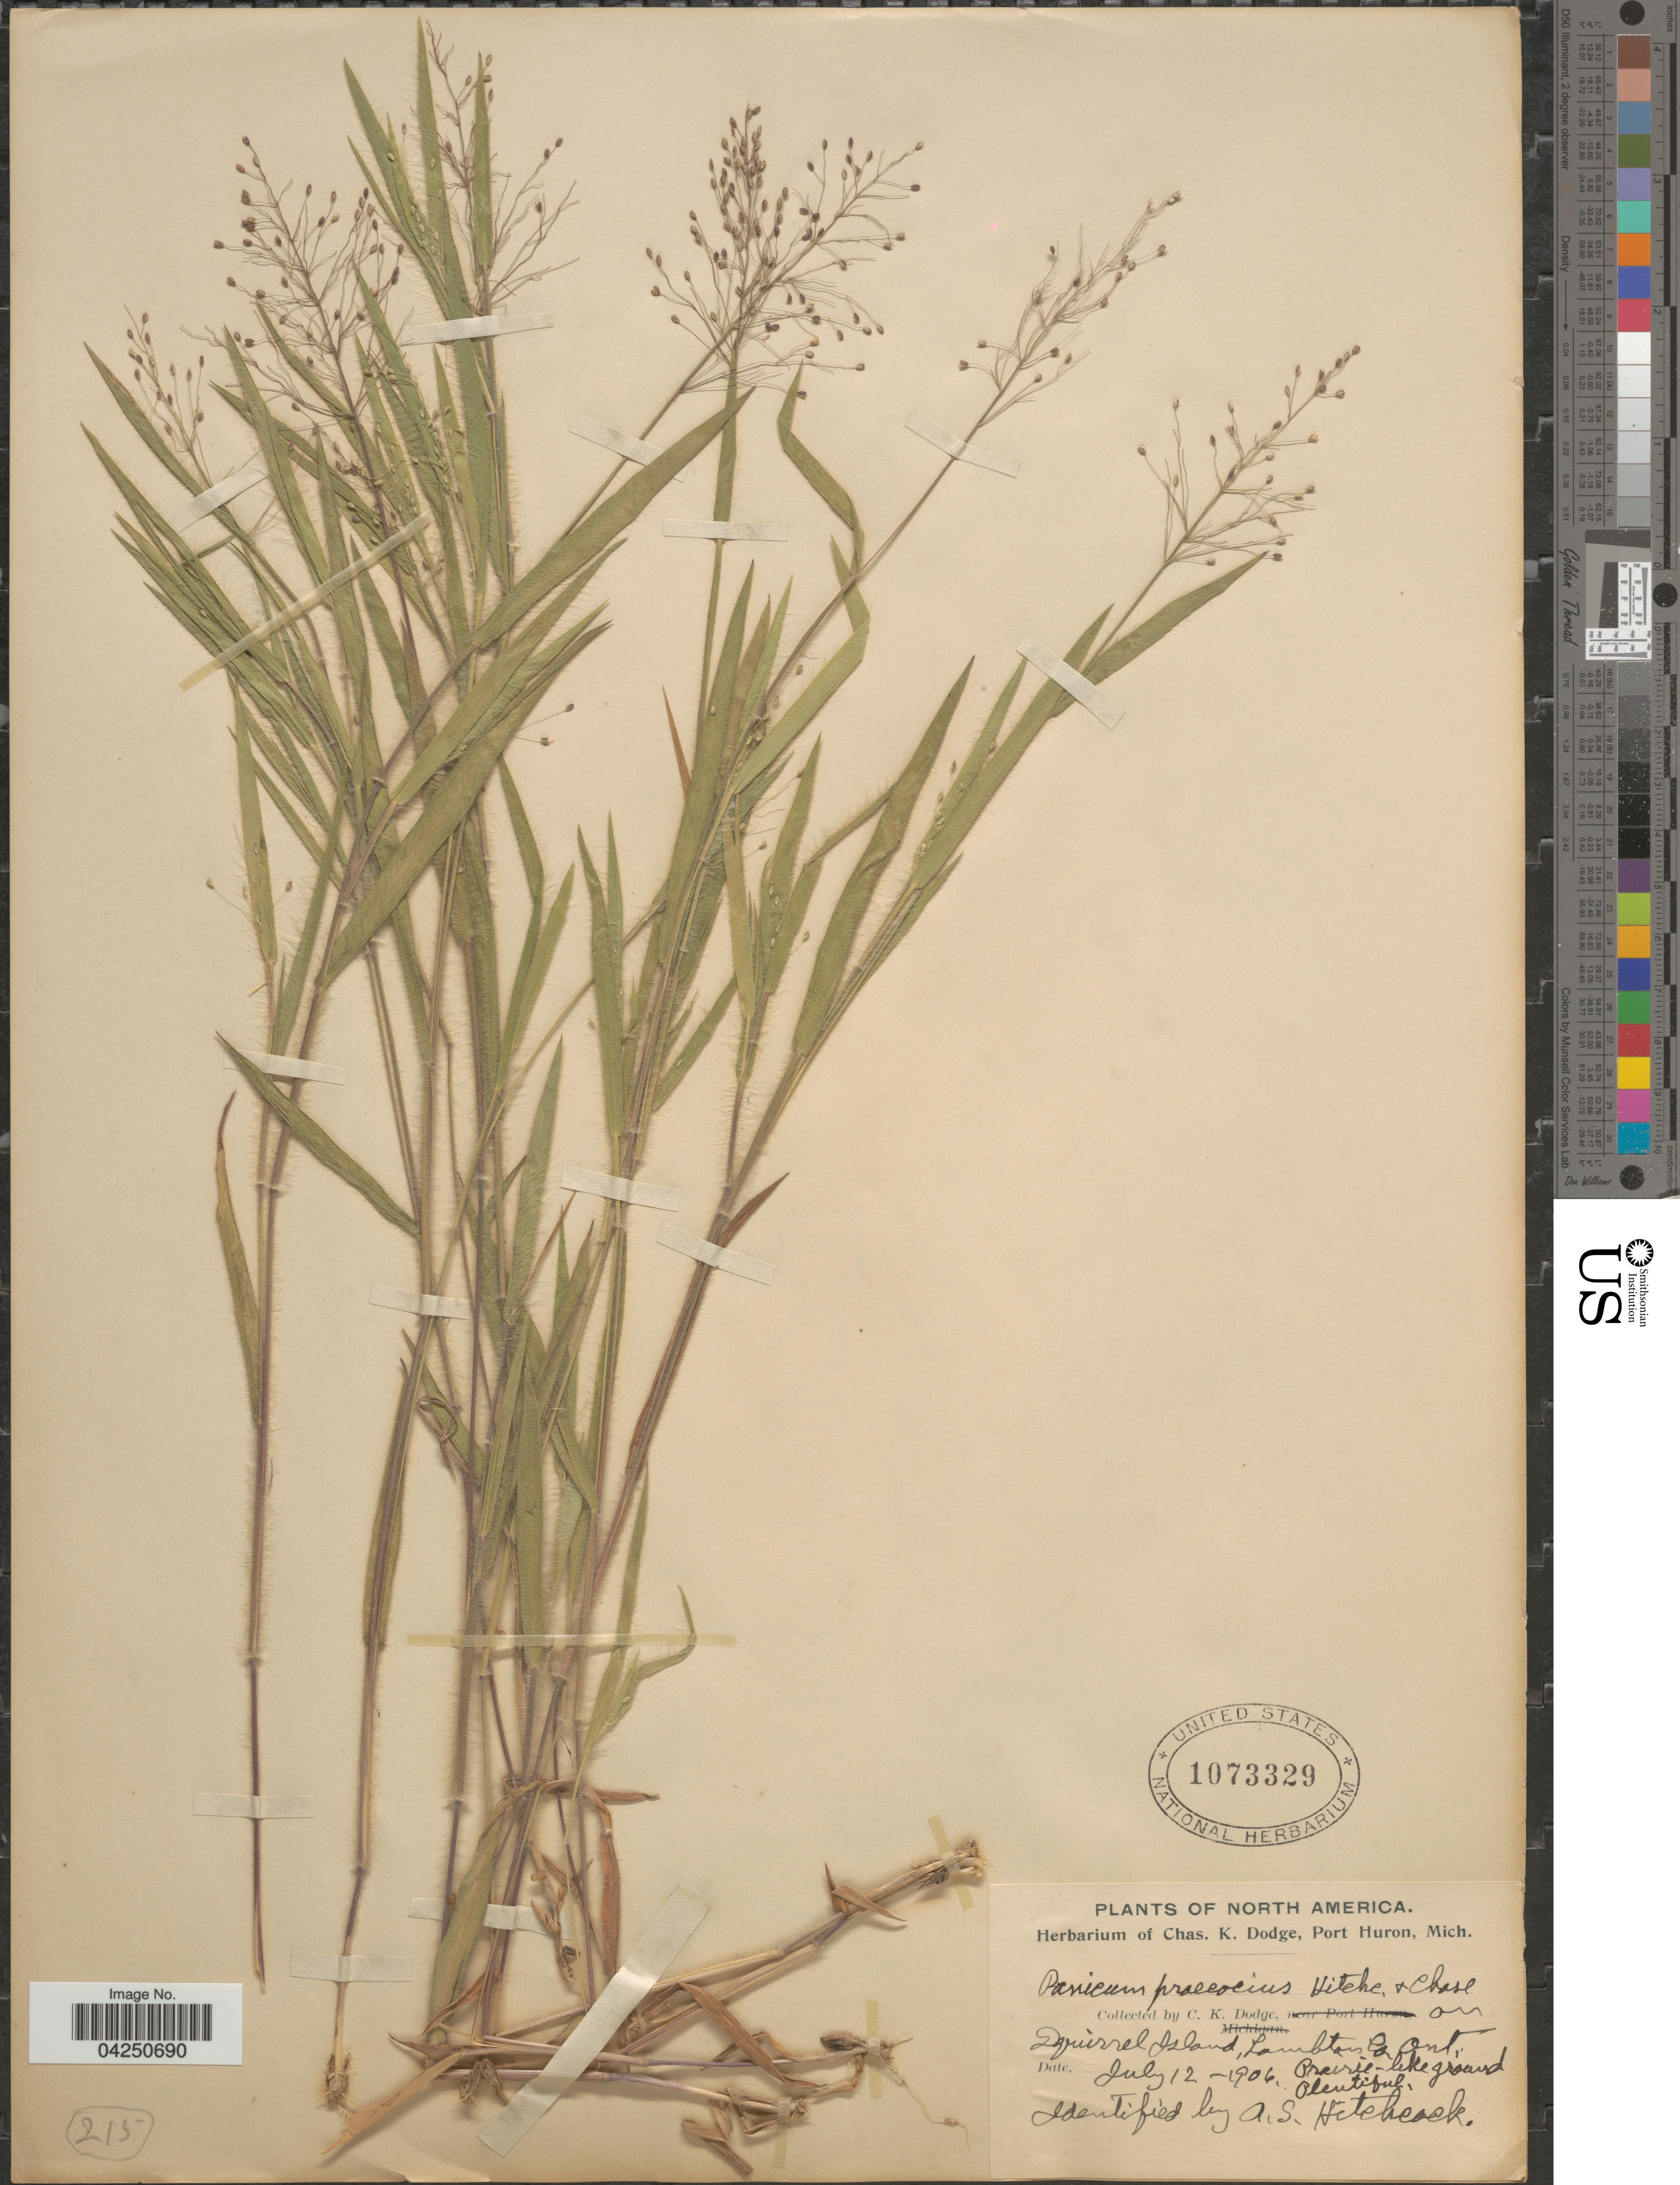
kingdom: Plantae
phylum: Tracheophyta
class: Liliopsida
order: Poales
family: Poaceae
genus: Dichanthelium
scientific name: Dichanthelium acuminatum var. acuminatum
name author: (Sw.) Gould & C.A. Clark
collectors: C. Dodge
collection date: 1906-07-12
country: Canada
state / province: Ontario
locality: Squirrel Island, Lambton Co.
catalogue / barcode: US 1073329